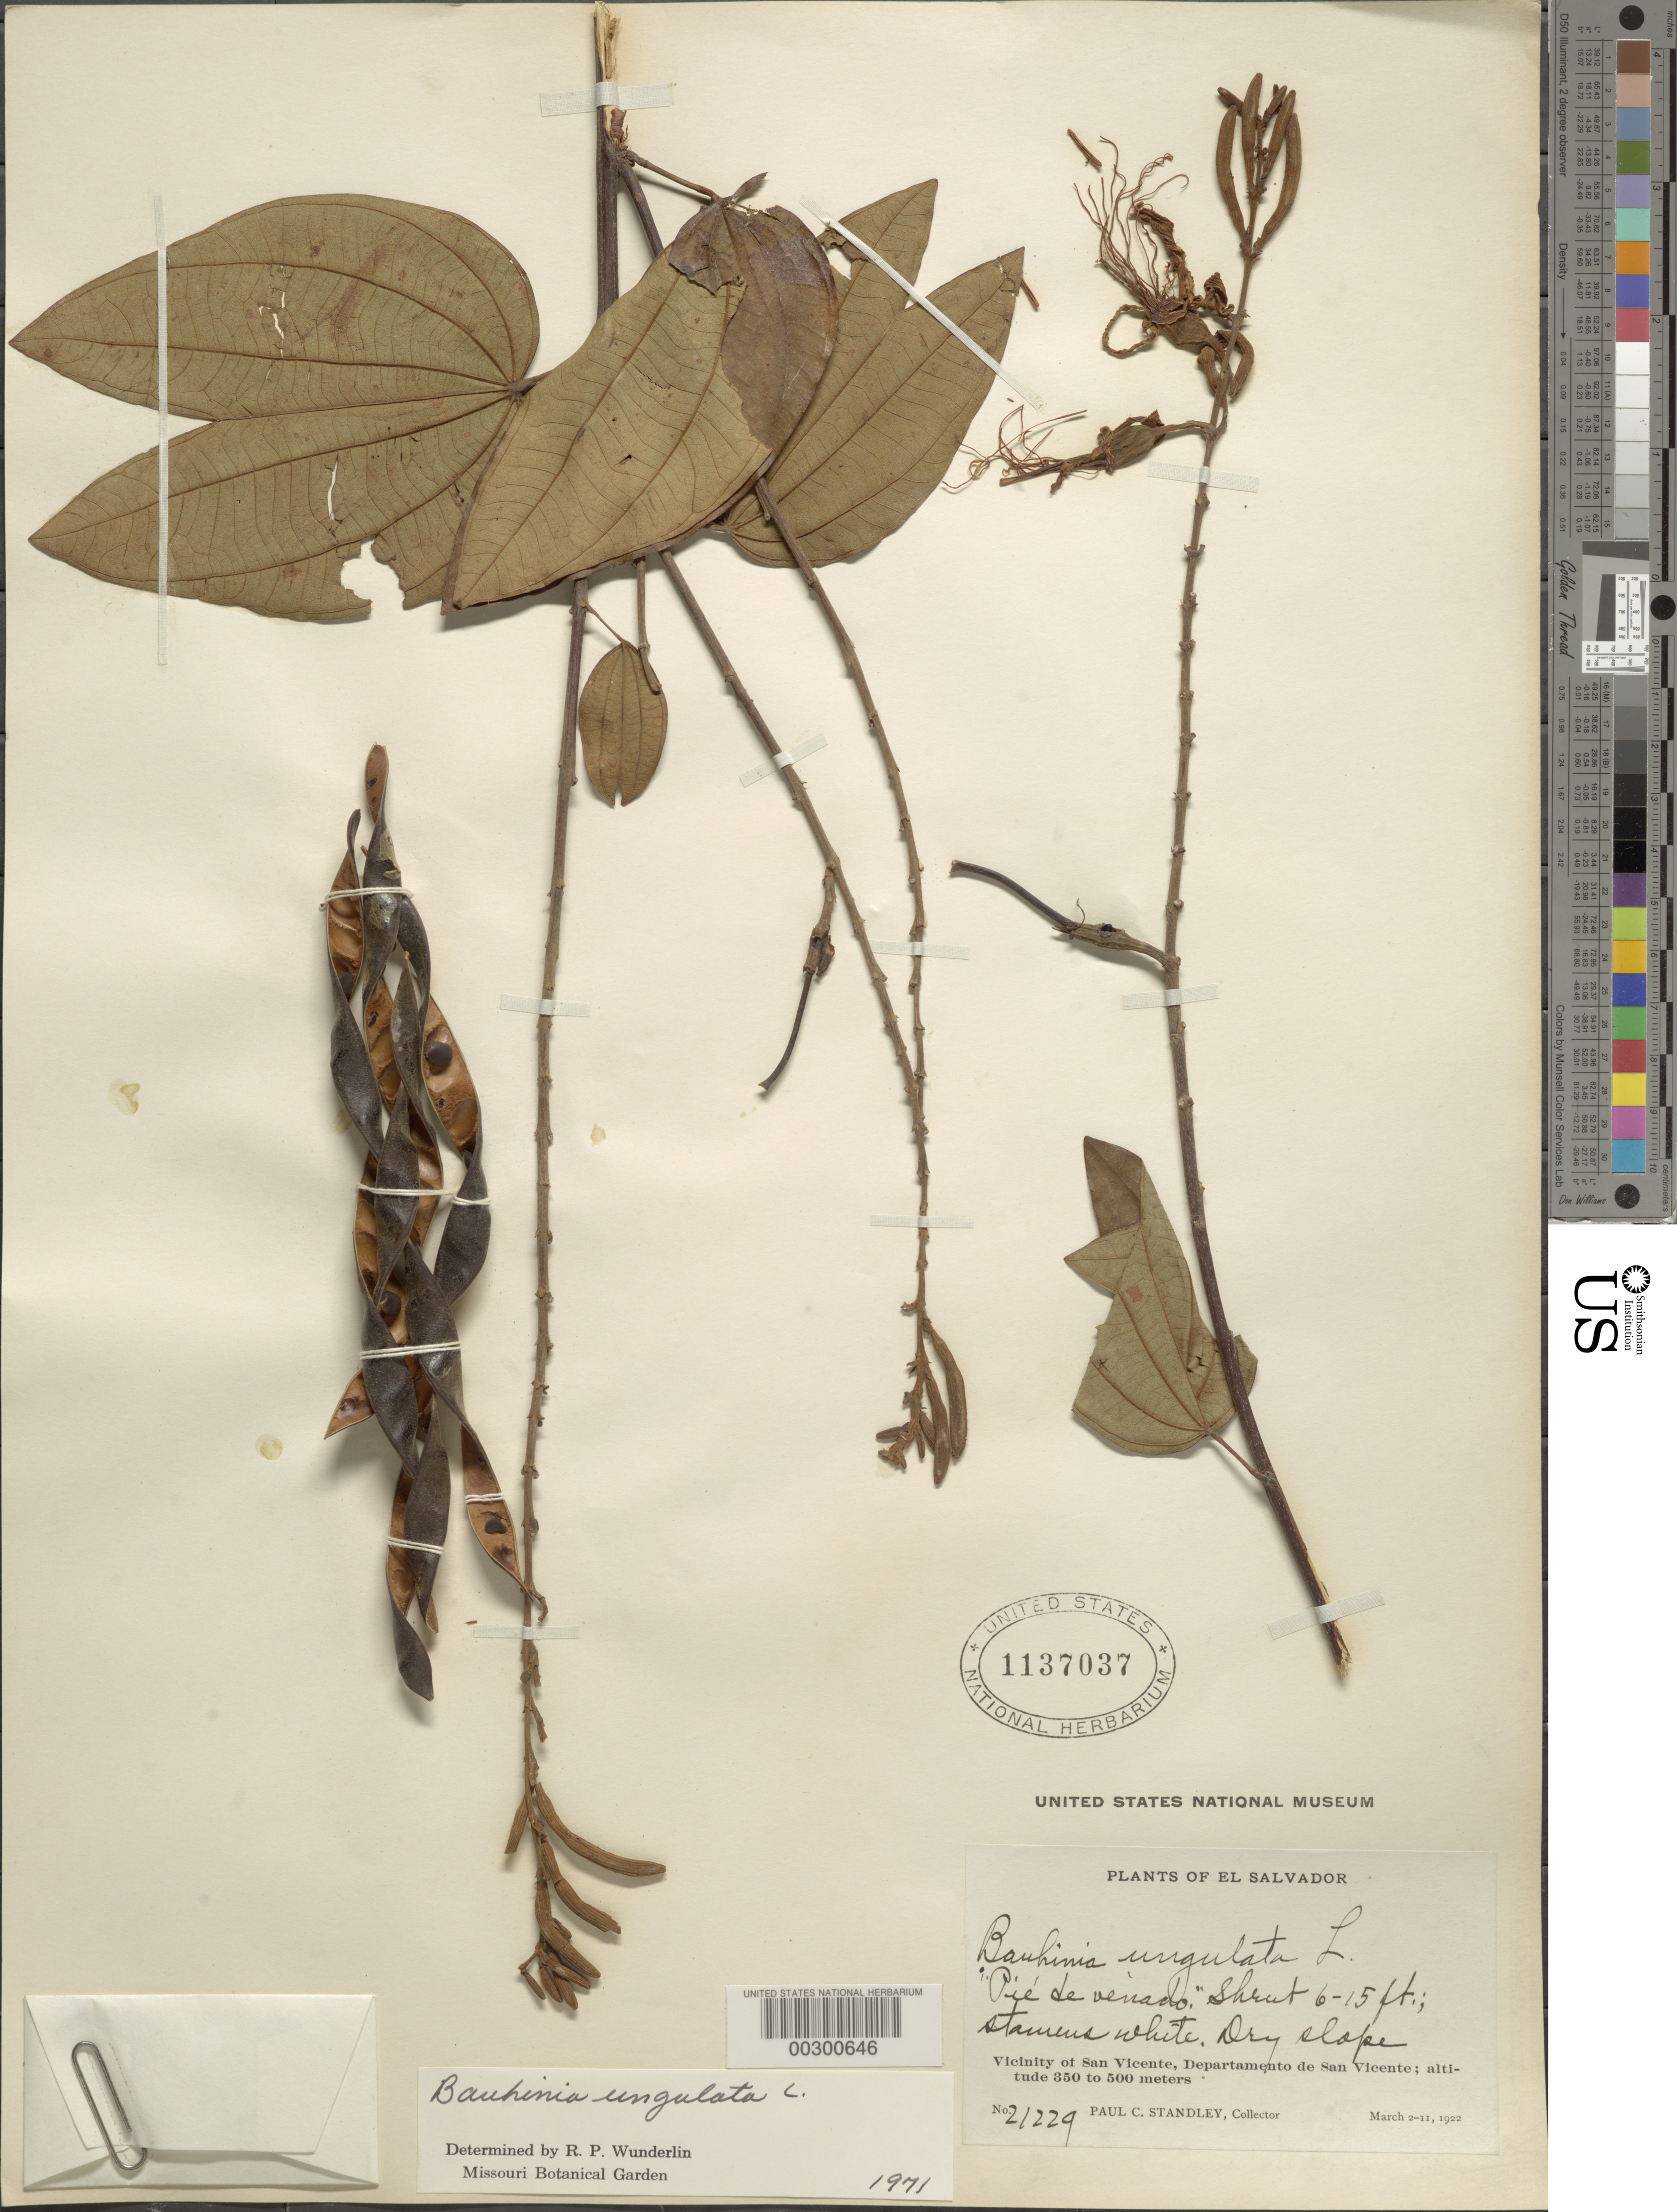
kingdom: Plantae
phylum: Tracheophyta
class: Magnoliopsida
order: Fabales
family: Fabaceae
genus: Bauhinia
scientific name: Bauhinia ungulata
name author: L.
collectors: P. C. Standley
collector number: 21229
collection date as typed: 02 Mar 1922 to 11 Mar 1922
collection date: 1922-03-02/1922-03-11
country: El Salvador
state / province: San Vincente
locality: Vicinity of san vicente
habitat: Dry slope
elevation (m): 350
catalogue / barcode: US 1137037